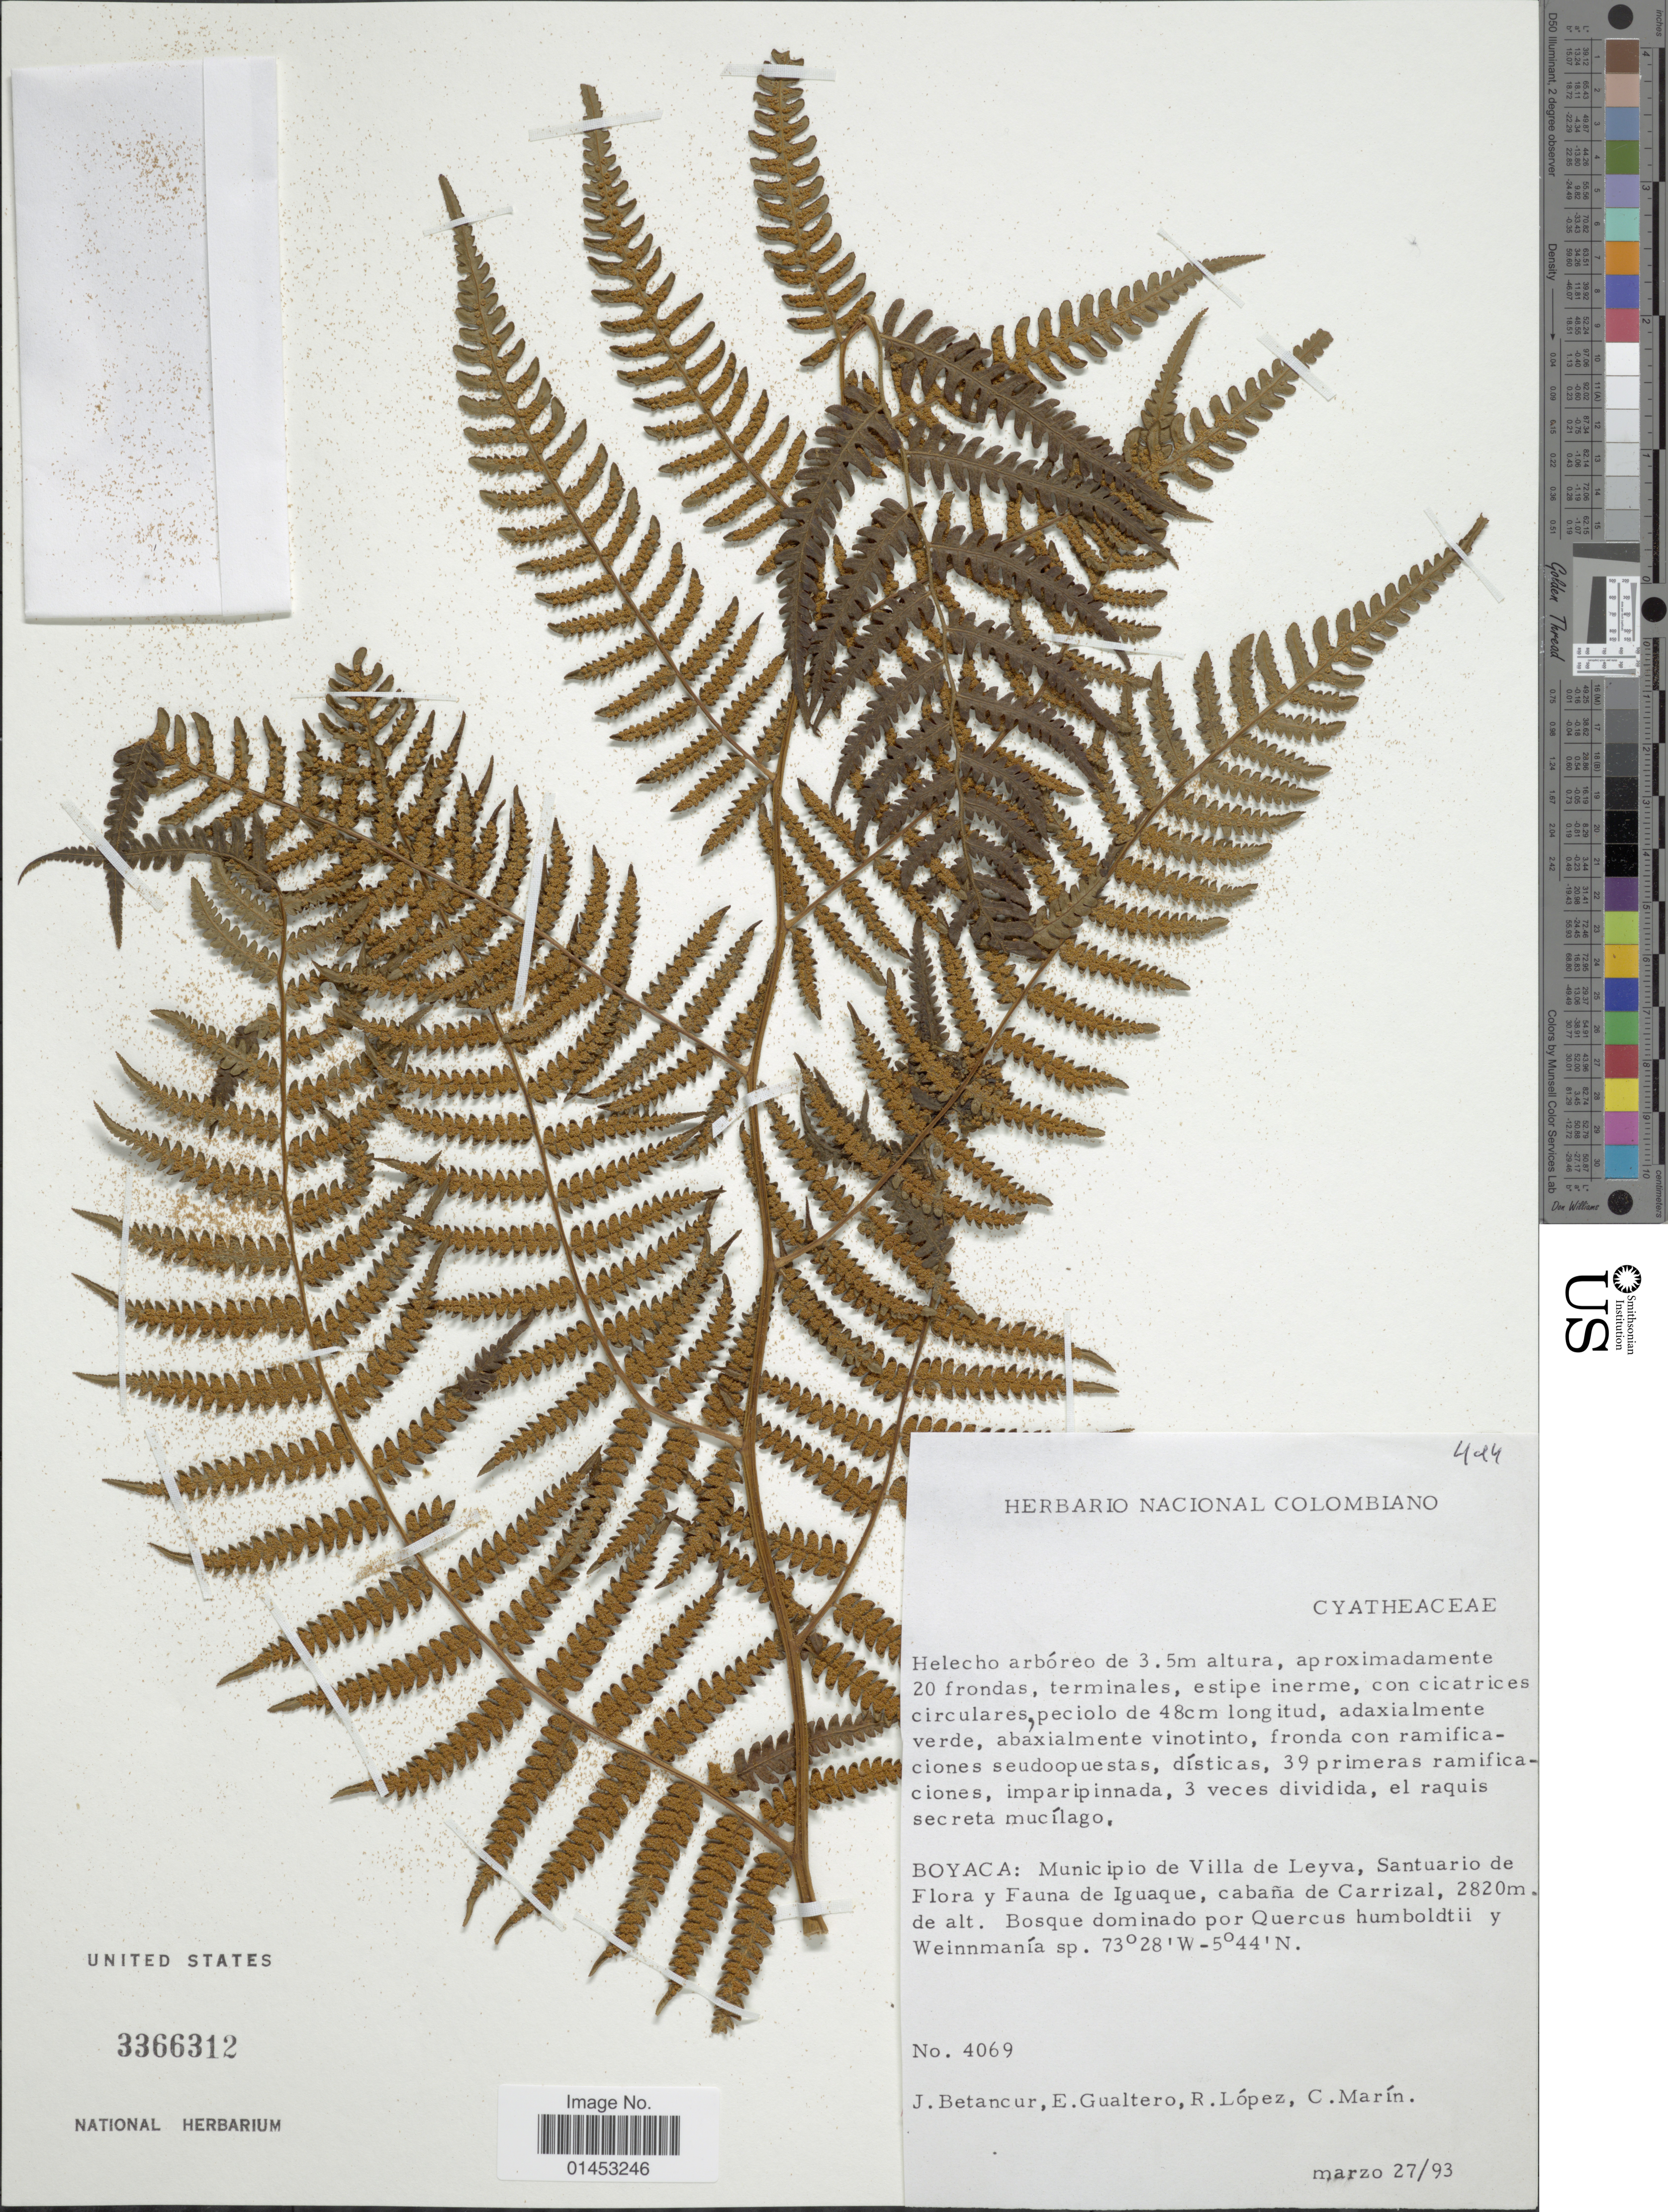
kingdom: Plantae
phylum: Tracheophyta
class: Polypodiopsida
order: Cyatheales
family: Cyatheaceae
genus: Cyathea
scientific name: Cyathea sp.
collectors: J. Betancur, E. Gualtero, López, R. M. & C. Marín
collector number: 4069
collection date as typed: Transcribed d/m/y: 27/3/93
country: Colombia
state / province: Boyacá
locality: Boyaca: Municipio de VIlla de Leyva, Santuario de Flora y Fauna de Iguaque, cabana de Carrizal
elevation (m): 2820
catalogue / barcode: US 3366312